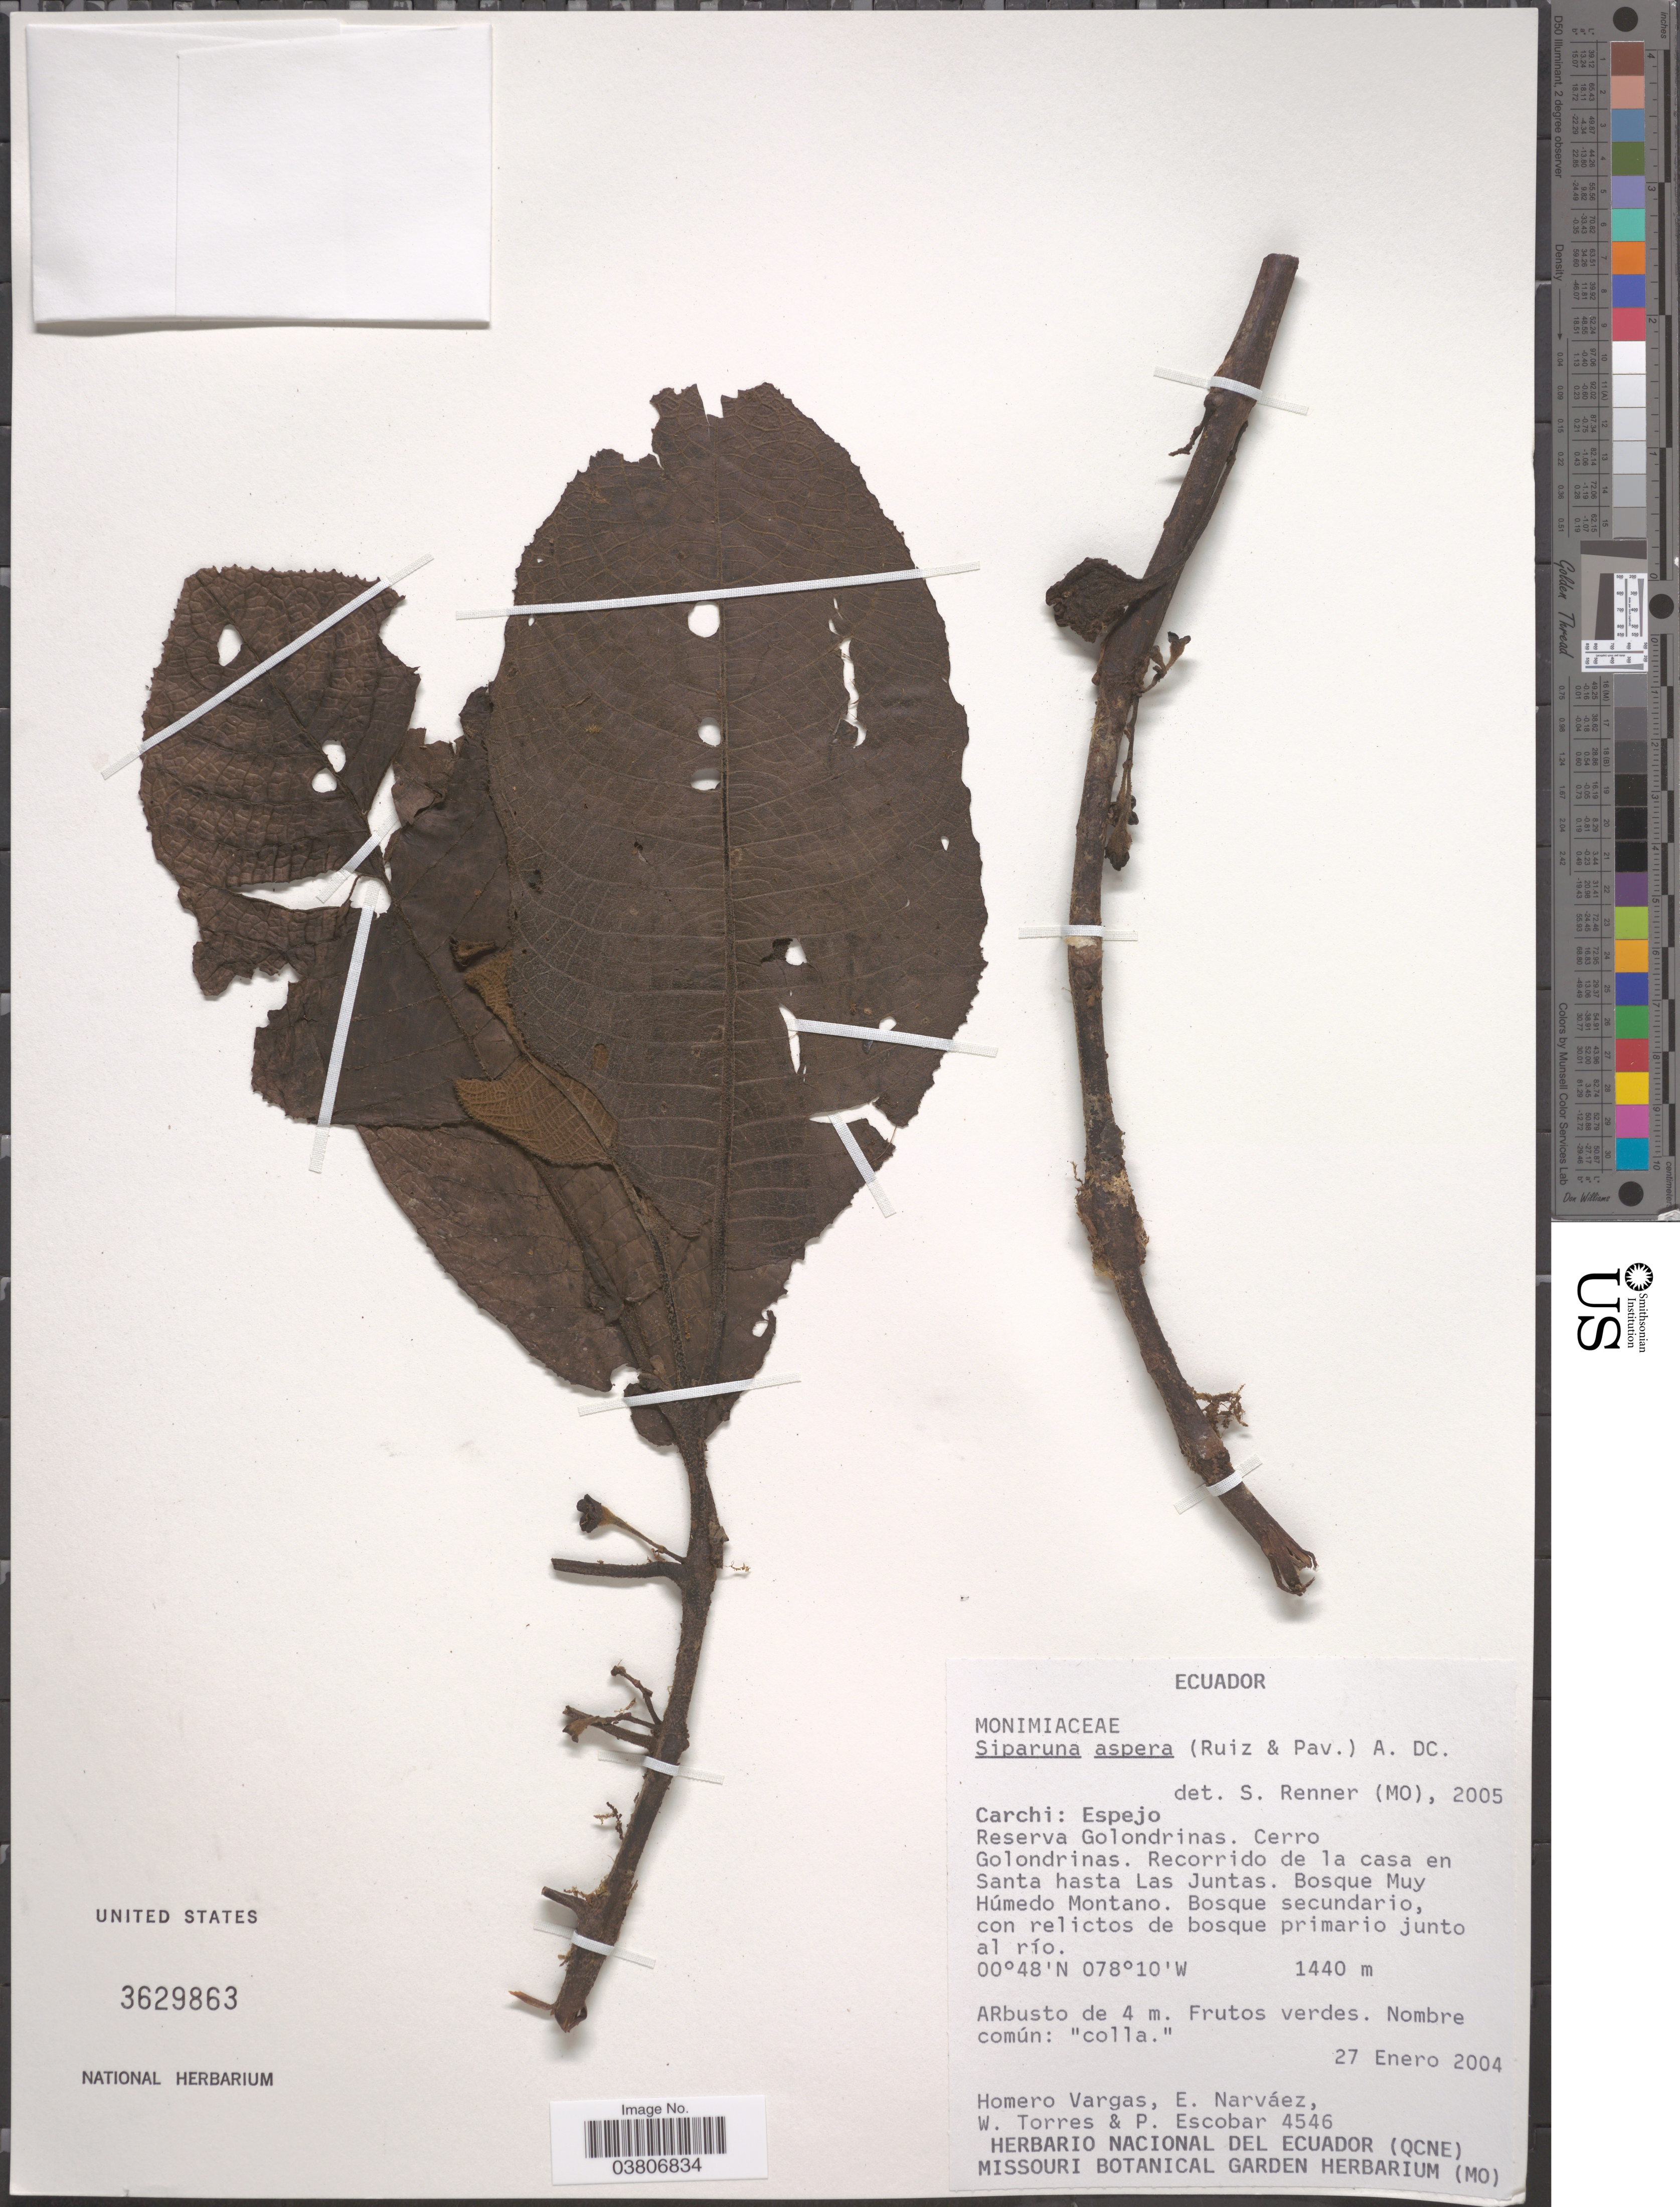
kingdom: Plantae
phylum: Tracheophyta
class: Magnoliopsida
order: Laurales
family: Siparunaceae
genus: Siparuna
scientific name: Siparuna aspera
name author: (Ruiz & Pav.) A. DC.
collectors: H. Vargas, E. Narváez, W. Torres & P. Escobar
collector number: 4546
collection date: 2004-01-27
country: Ecuador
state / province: Carchi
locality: Espejo. Reserva Golondrinas. Cerro Golondrinas. Recorrido de la casa en Santa hasta Las Juntas. Bosque Muy Húmedo Montano.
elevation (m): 1440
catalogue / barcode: US 3629863